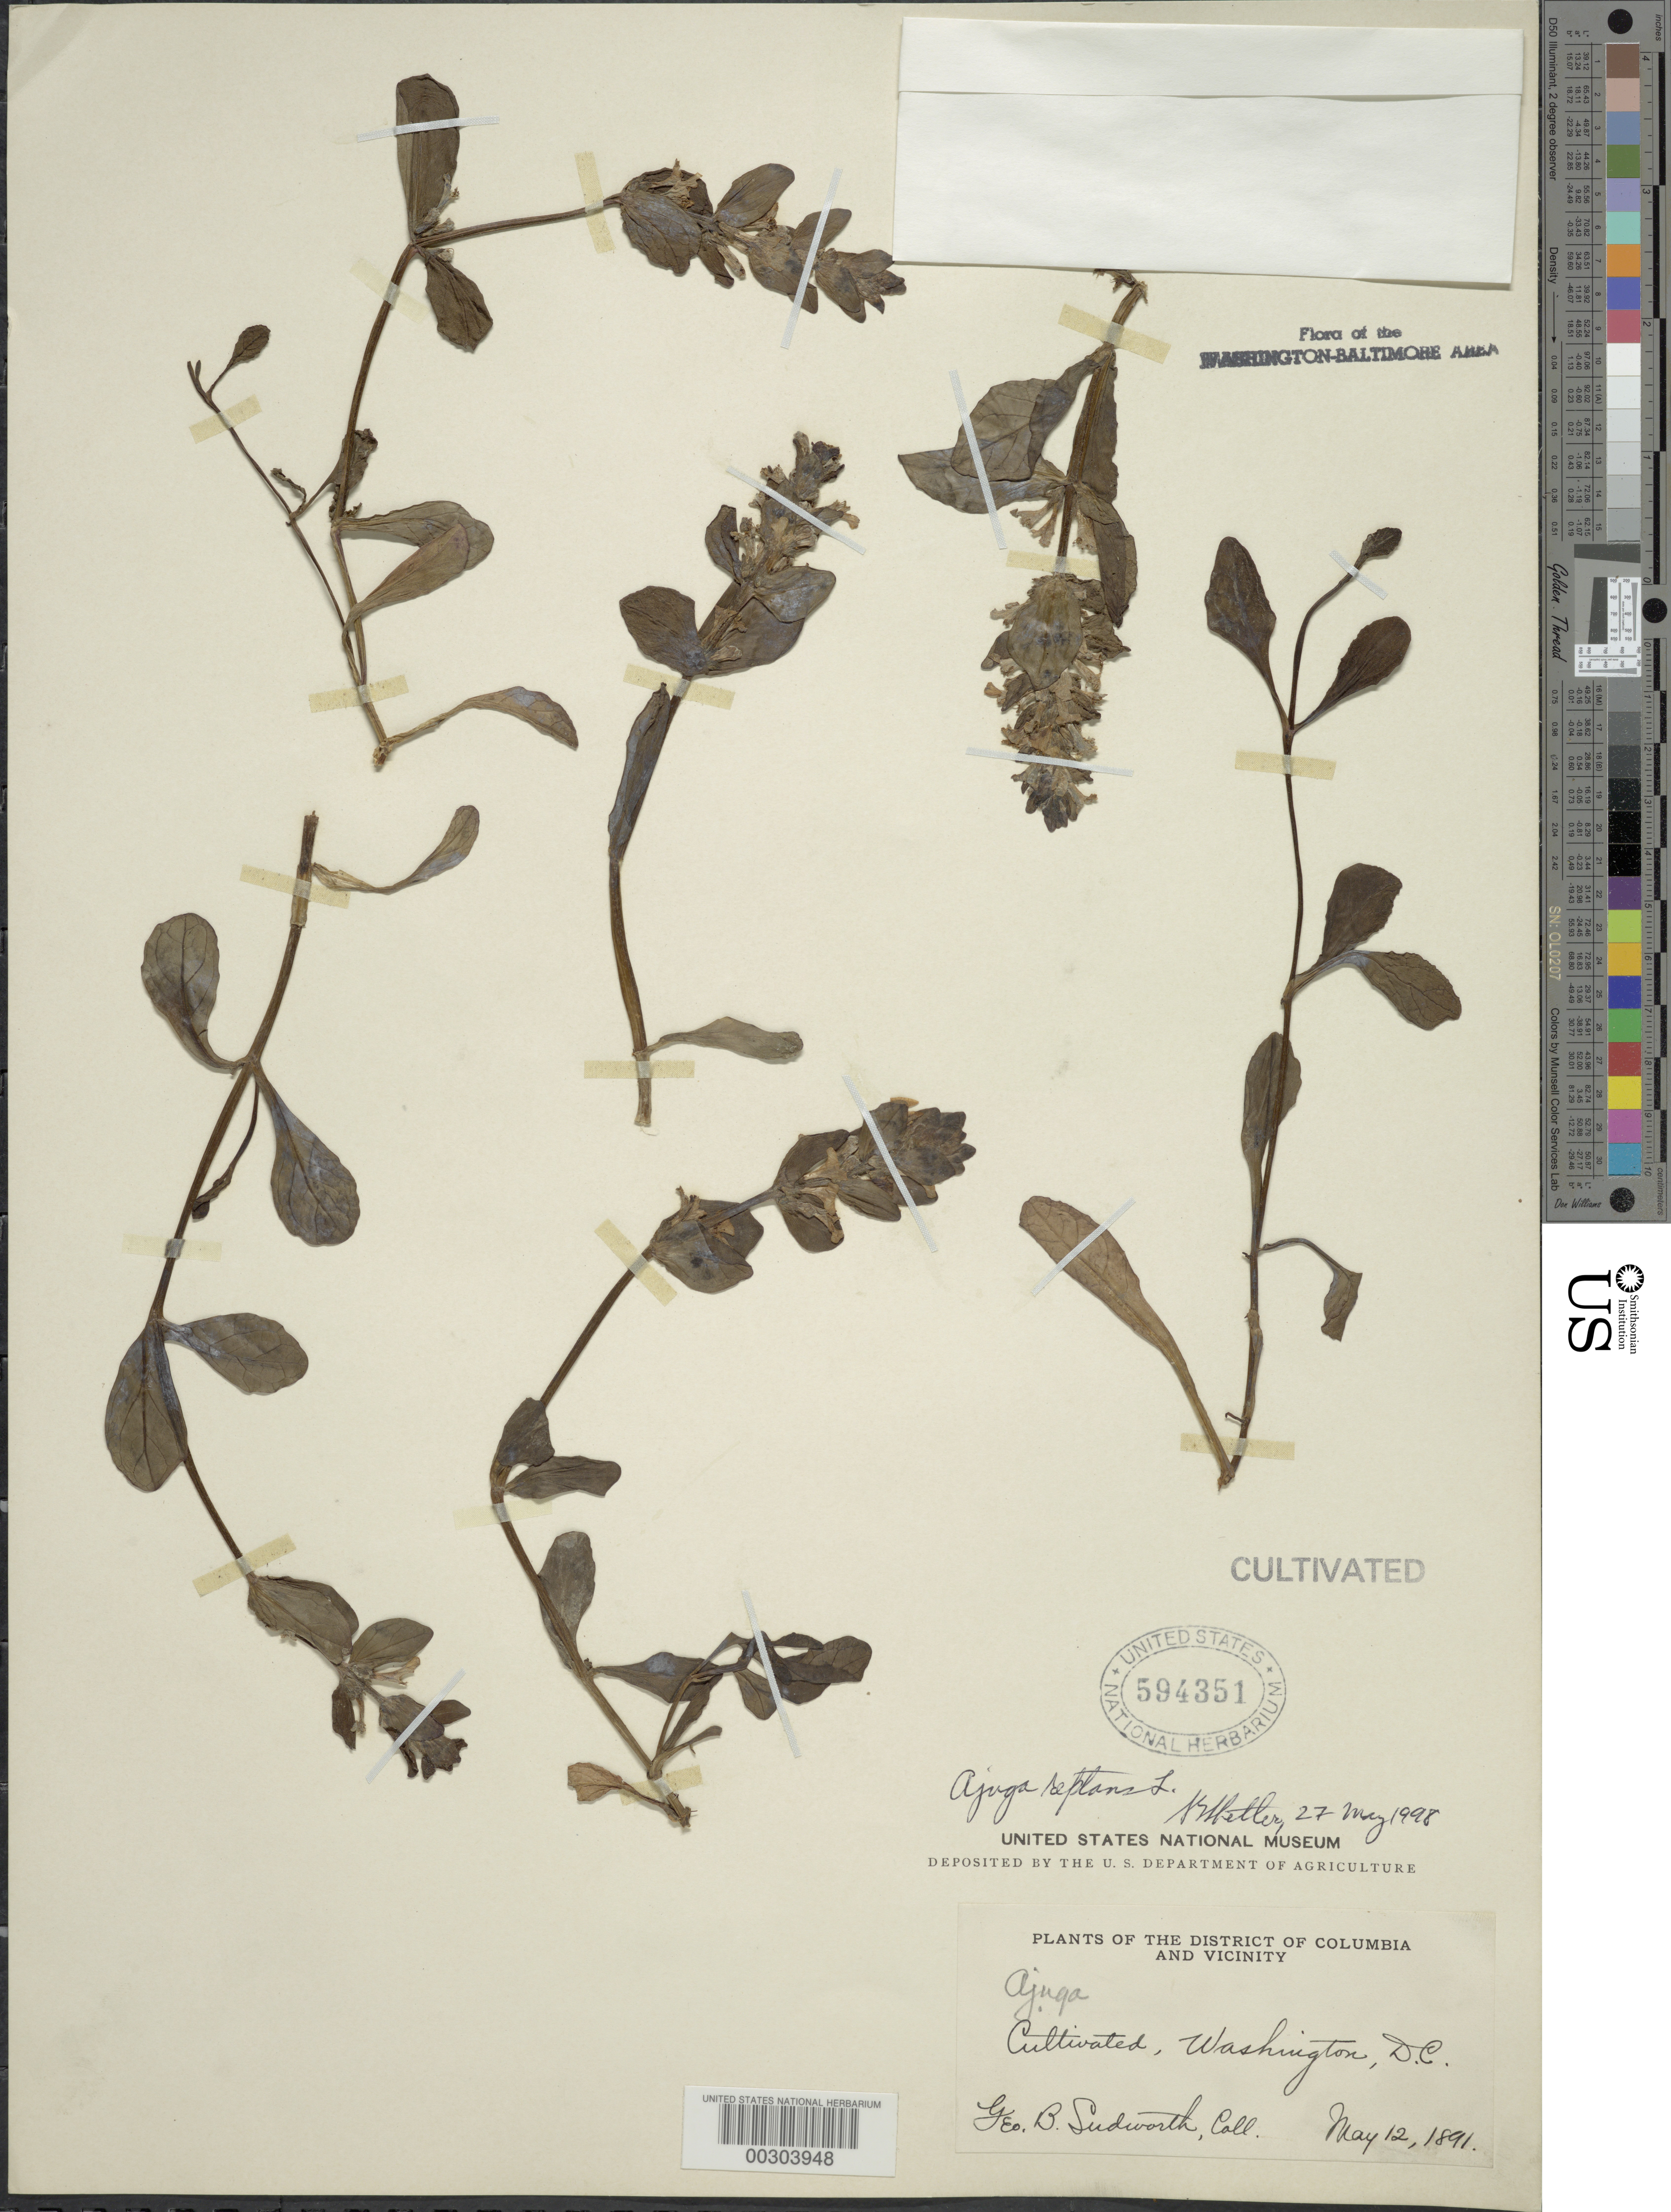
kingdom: Plantae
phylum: Tracheophyta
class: Magnoliopsida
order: Lamiales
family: Lamiaceae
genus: Ajuga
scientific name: Ajuga reptans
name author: L.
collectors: G. B. Sudworth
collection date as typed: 12 May 1891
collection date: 1891-05-12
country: United States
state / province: District of Columbia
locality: Washington DC area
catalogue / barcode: US 594351